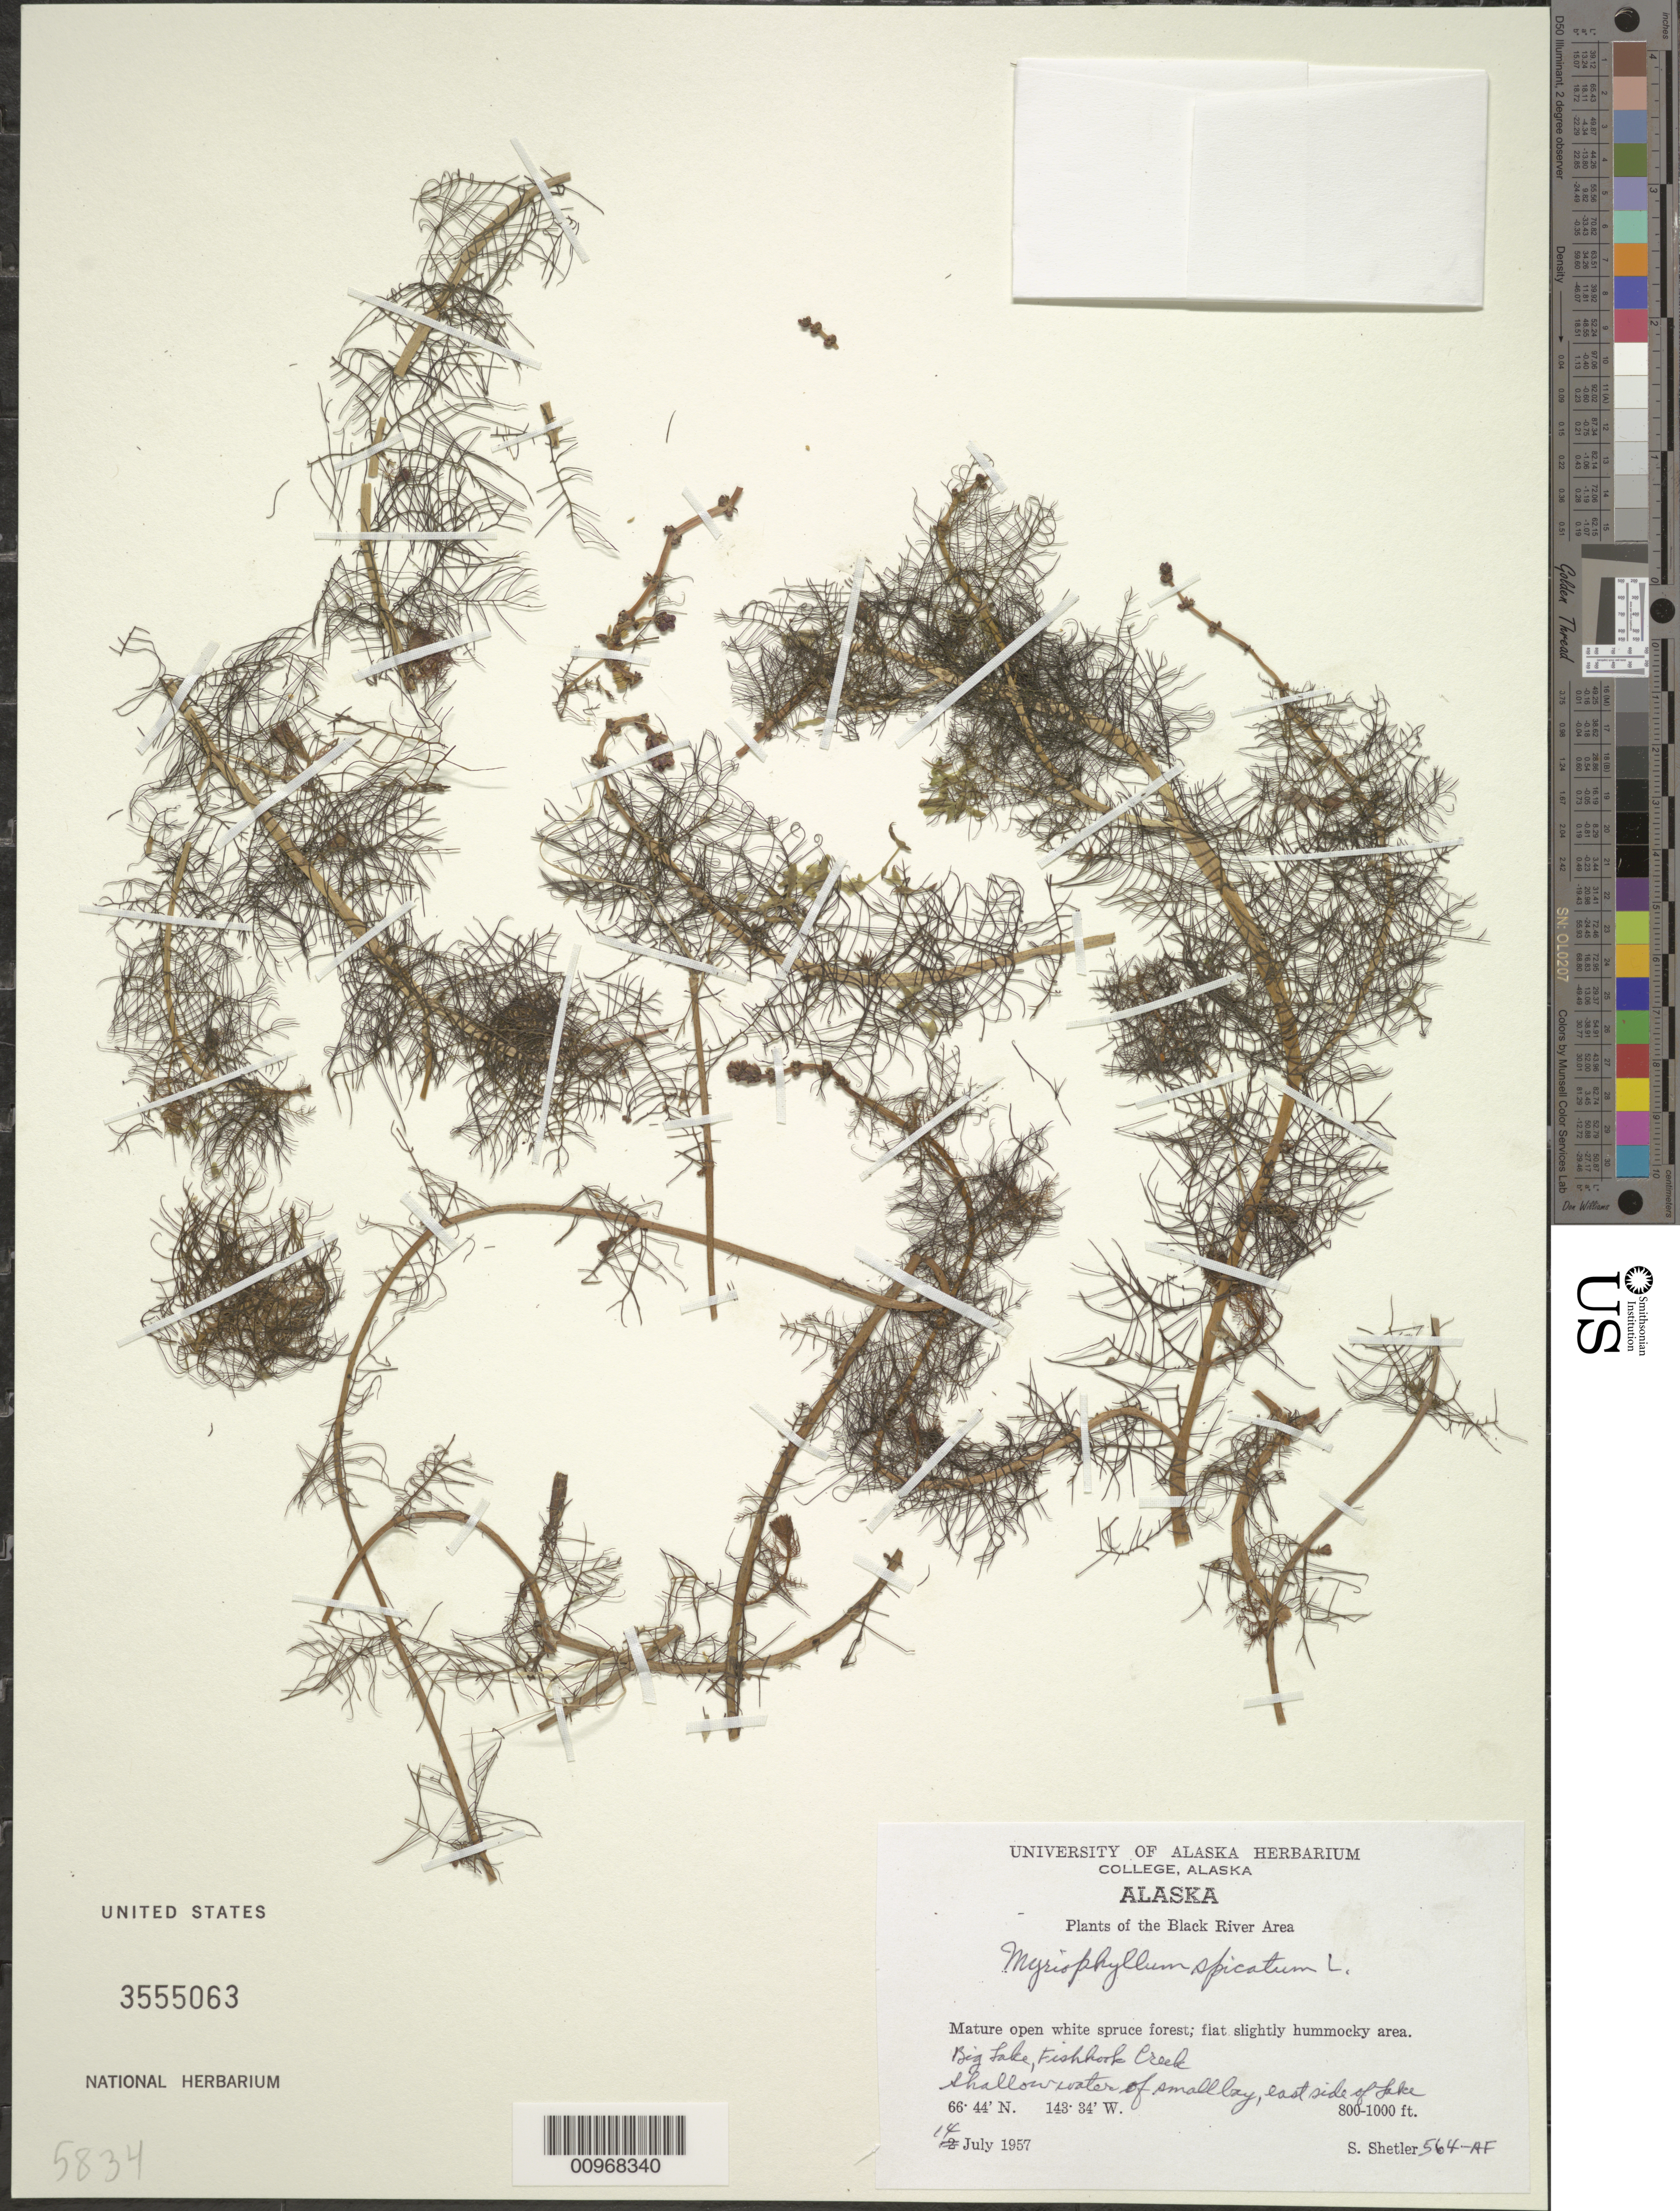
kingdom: Plantae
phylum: Tracheophyta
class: Magnoliopsida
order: Saxifragales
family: Haloragaceae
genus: Myriophyllum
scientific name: Myriophyllum exalbescens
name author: Fernald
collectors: S. Shetler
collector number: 564-AF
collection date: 1957-07-14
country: United States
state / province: Alaska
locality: Black River Area. Big Lake, Fishlook Creek.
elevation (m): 244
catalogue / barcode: US 3555063